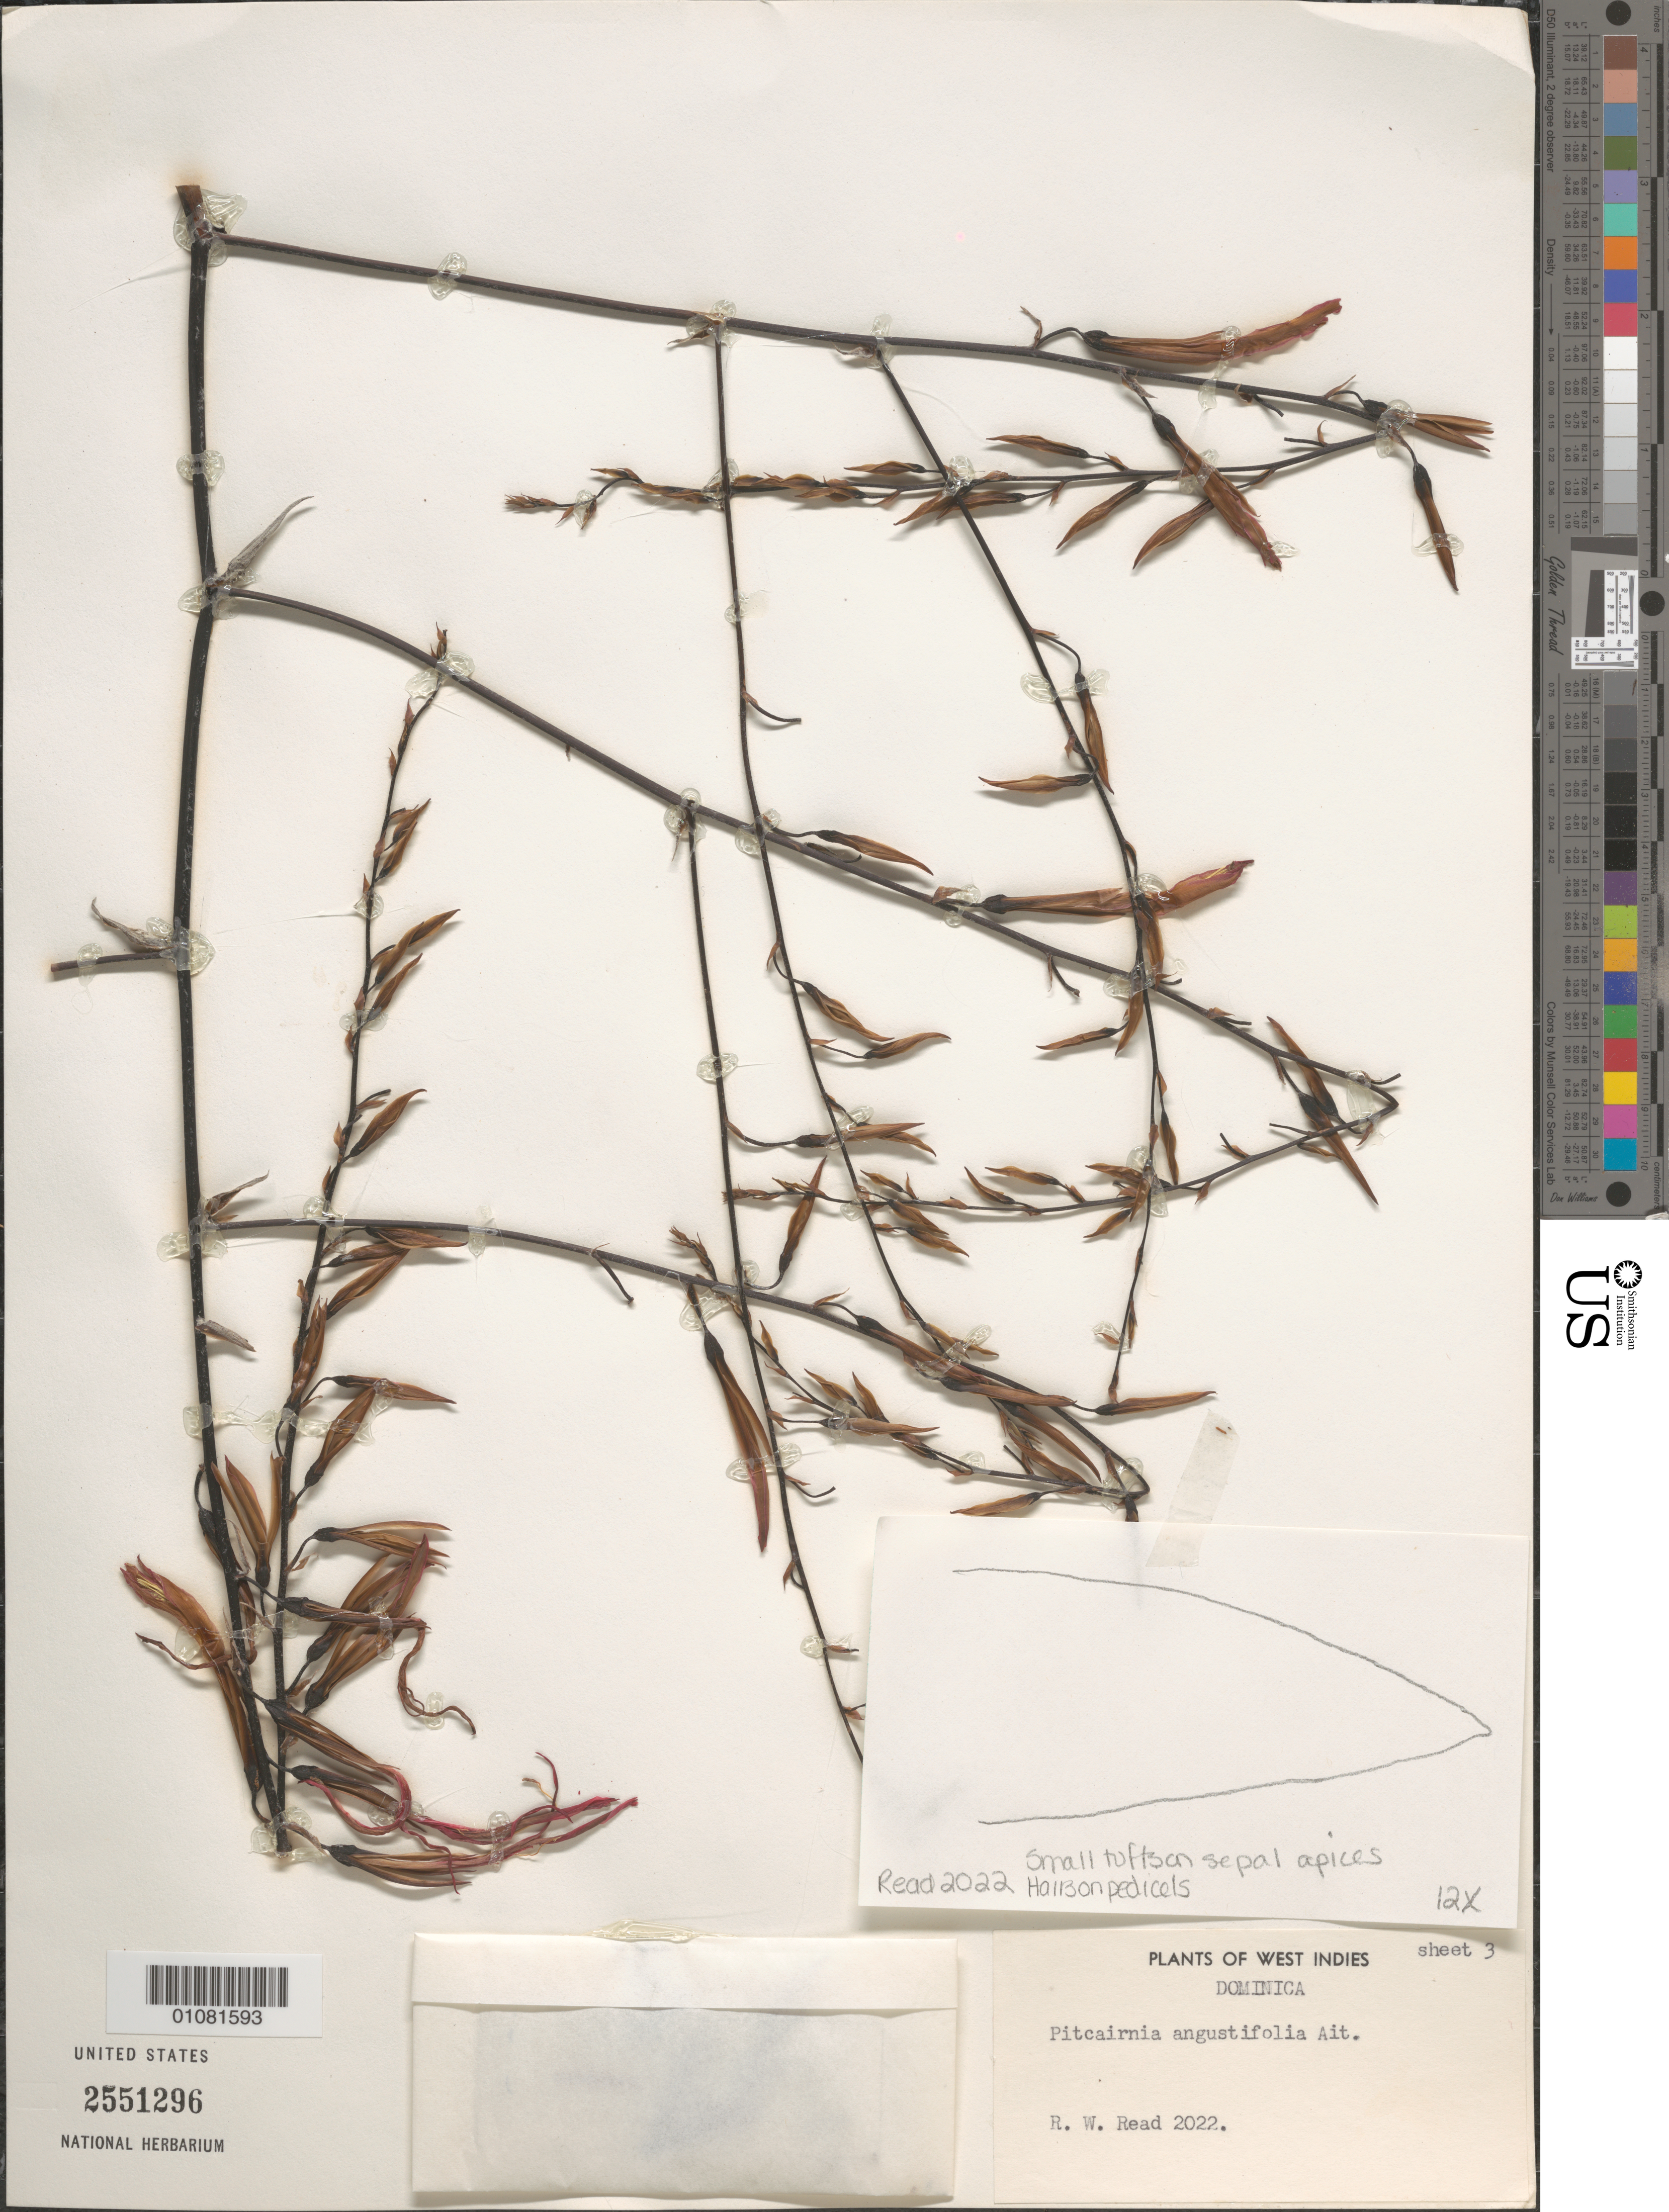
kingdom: Plantae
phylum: Tracheophyta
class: Liliopsida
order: Poales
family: Bromeliaceae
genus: Pitcairnia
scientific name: Pitcairnia angustifolia var. angustifolia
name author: Sol. ex Aiton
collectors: R. W. Read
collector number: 2022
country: Dominica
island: Dominica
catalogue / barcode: US 2551296